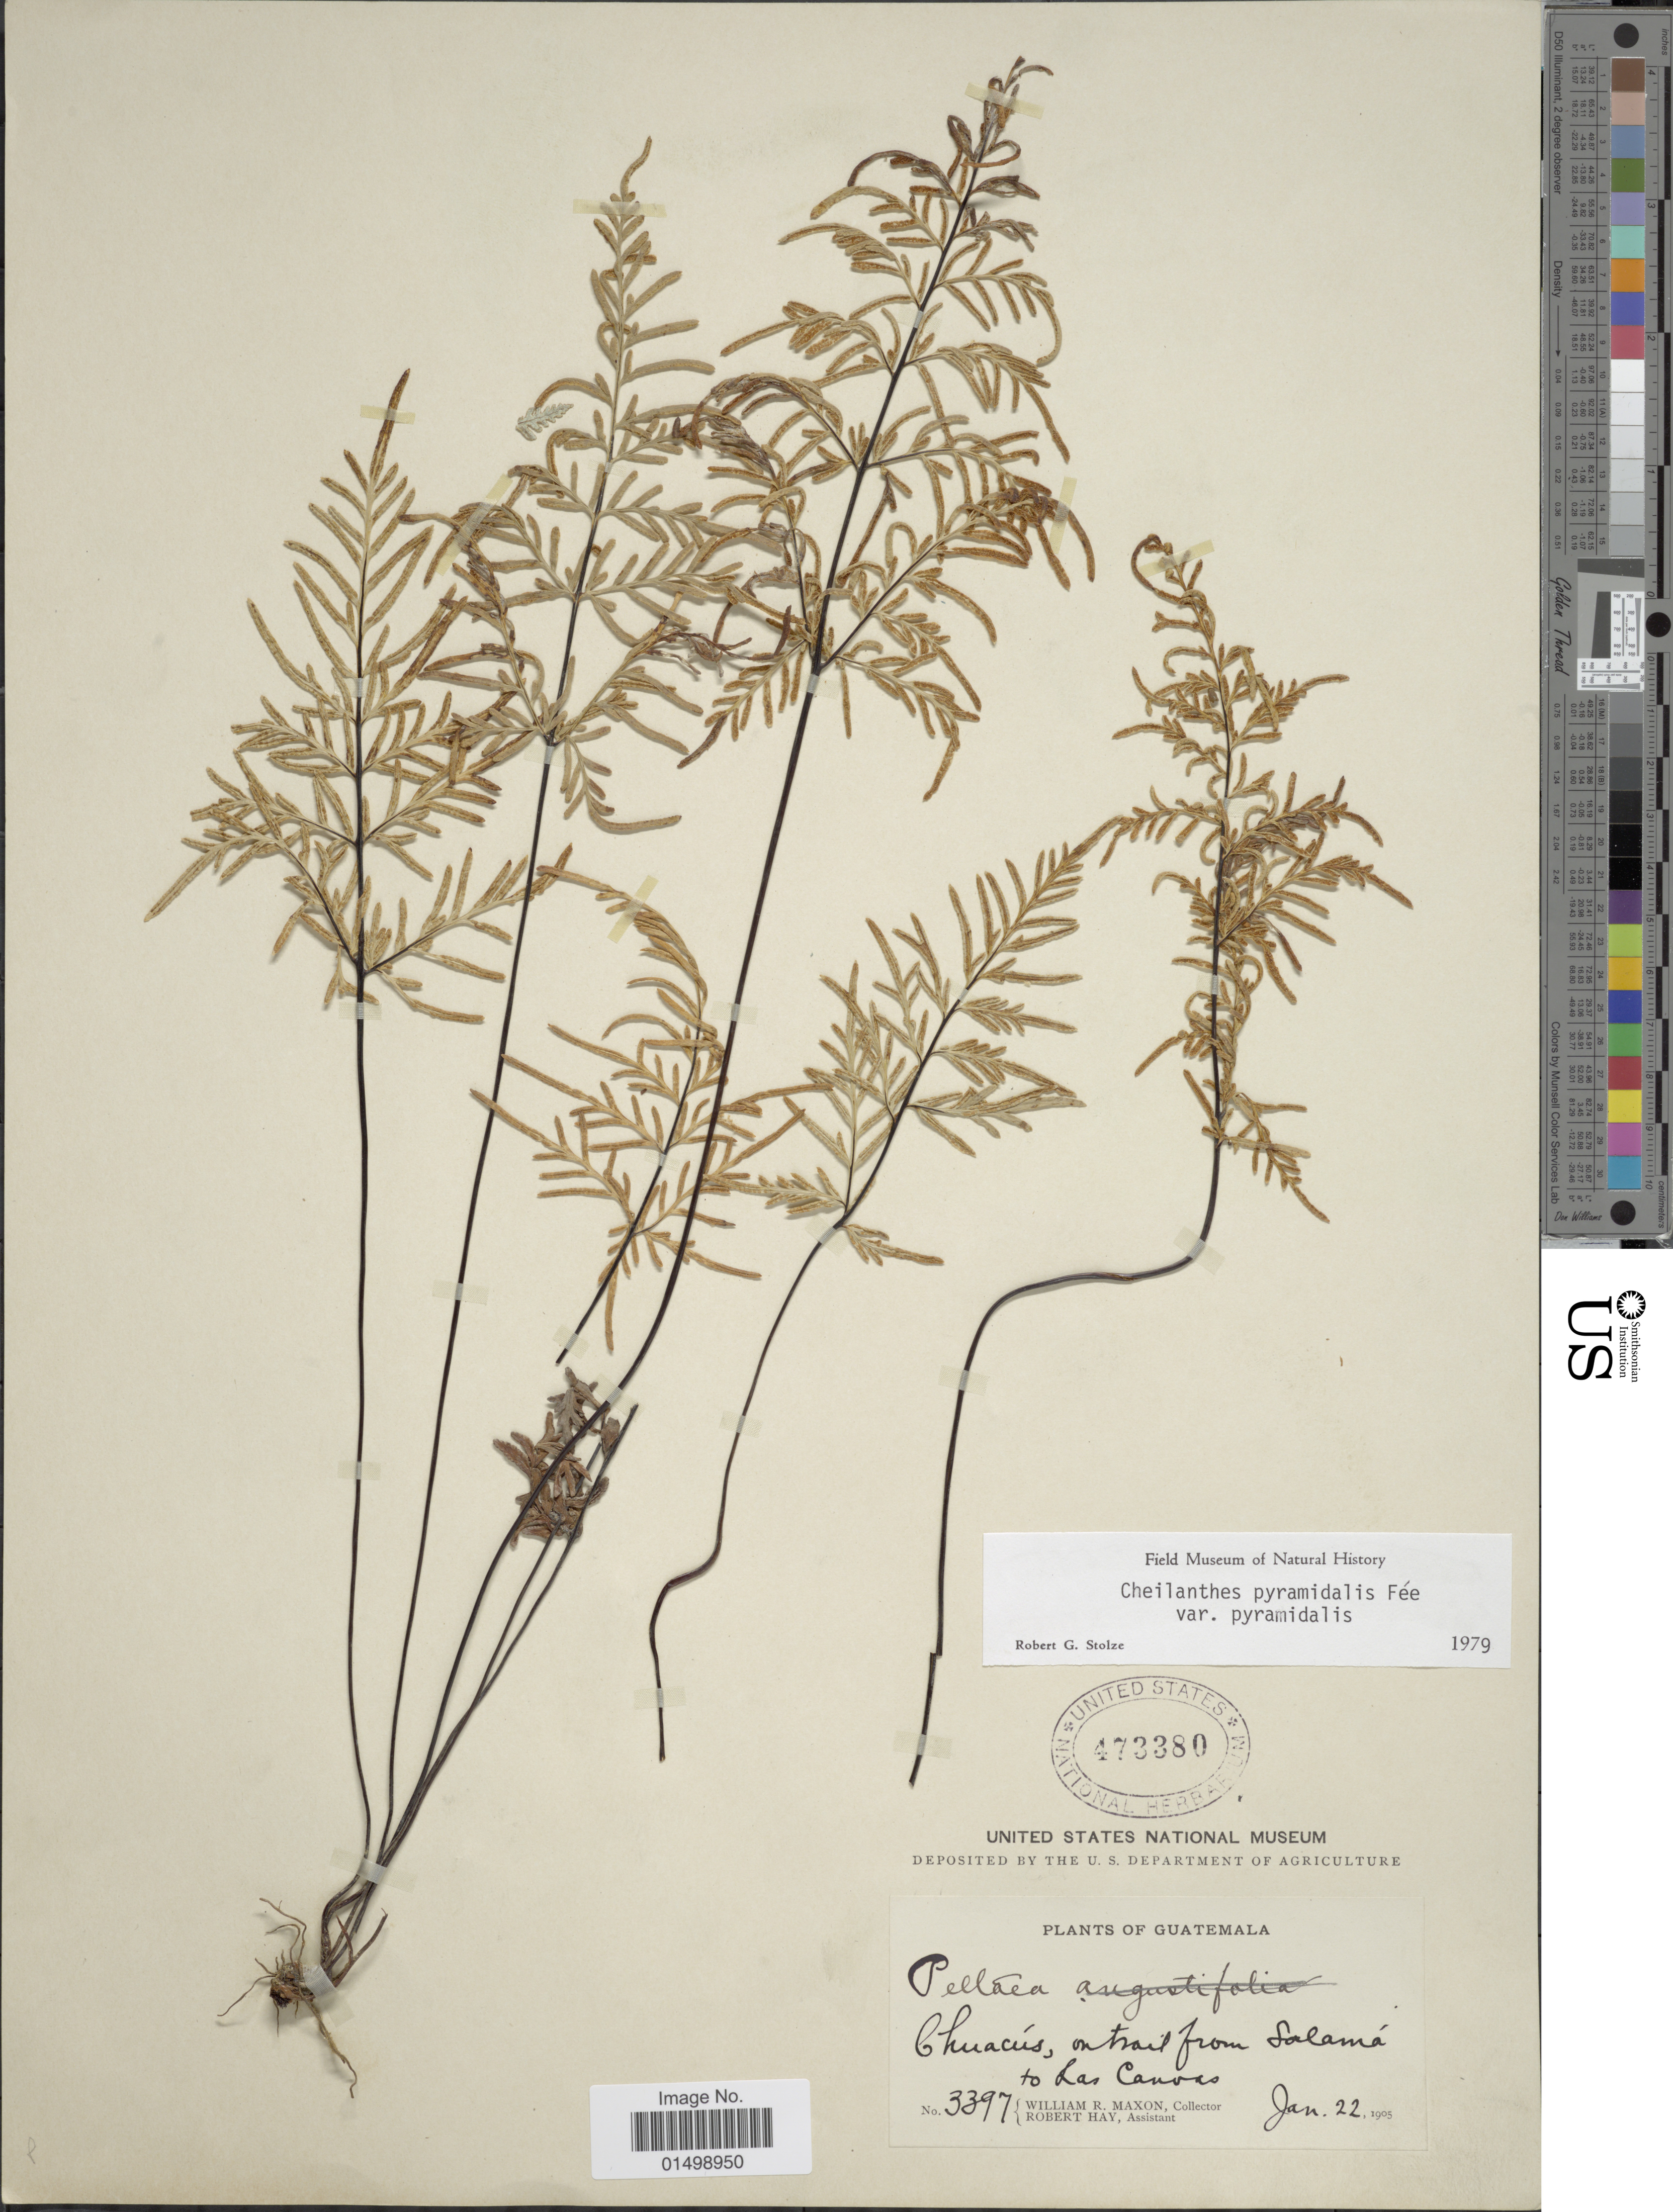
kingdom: Plantae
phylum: Tracheophyta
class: Polypodiopsida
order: Polypodiales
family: Pteridaceae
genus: Cheilanthes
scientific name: Cheilanthes pyramidalis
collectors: W. R. Maxon & R. H. Hay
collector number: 3397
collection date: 1905-01-22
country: Guatemala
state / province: Baja Verapaz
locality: Chuacús, on the trail from Salamá to Las Canoas.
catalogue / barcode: US 473380